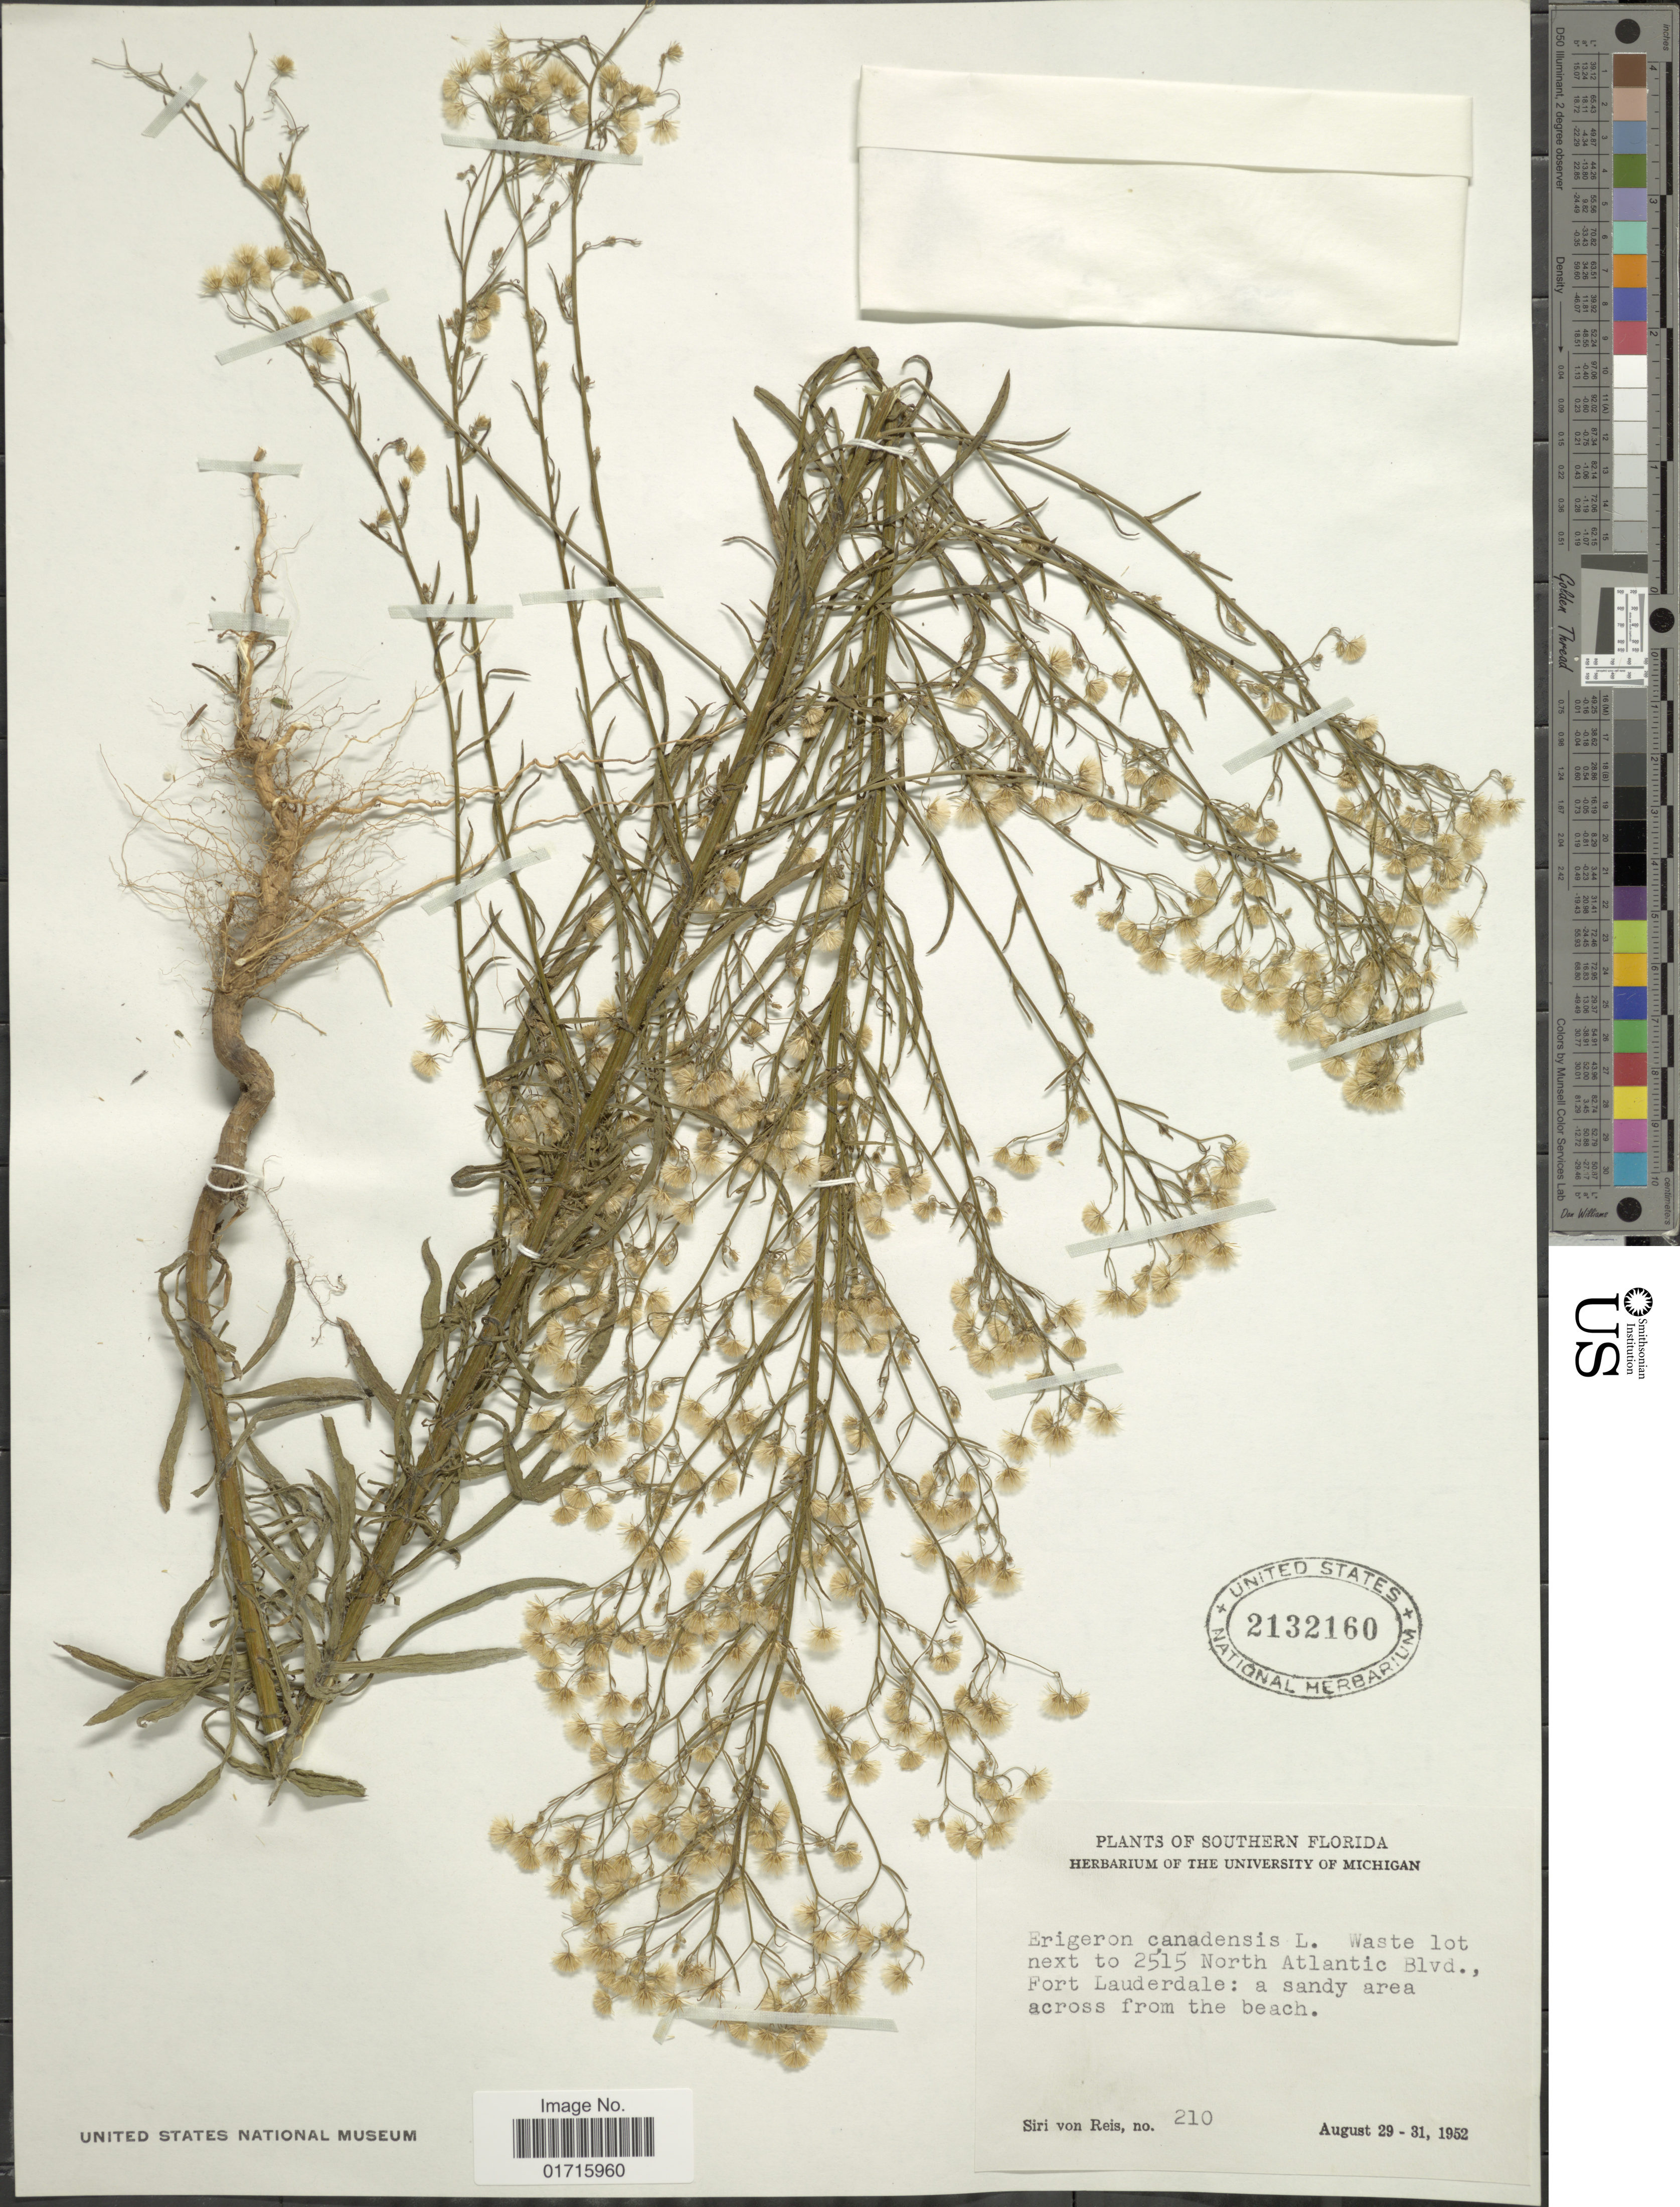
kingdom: Plantae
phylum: Tracheophyta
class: Magnoliopsida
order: Asterales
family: Asteraceae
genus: Conyza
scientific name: Conyza canadensis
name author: (L.) Cronq.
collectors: S. von Reis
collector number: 210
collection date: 1952-08-29/1952-08-31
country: United States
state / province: Florida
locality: Southern Florida. Waste lot next to 2515 North Atlantic Blvd., Fort Lauderdale: a sandy area across from the beach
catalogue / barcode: US 2132160